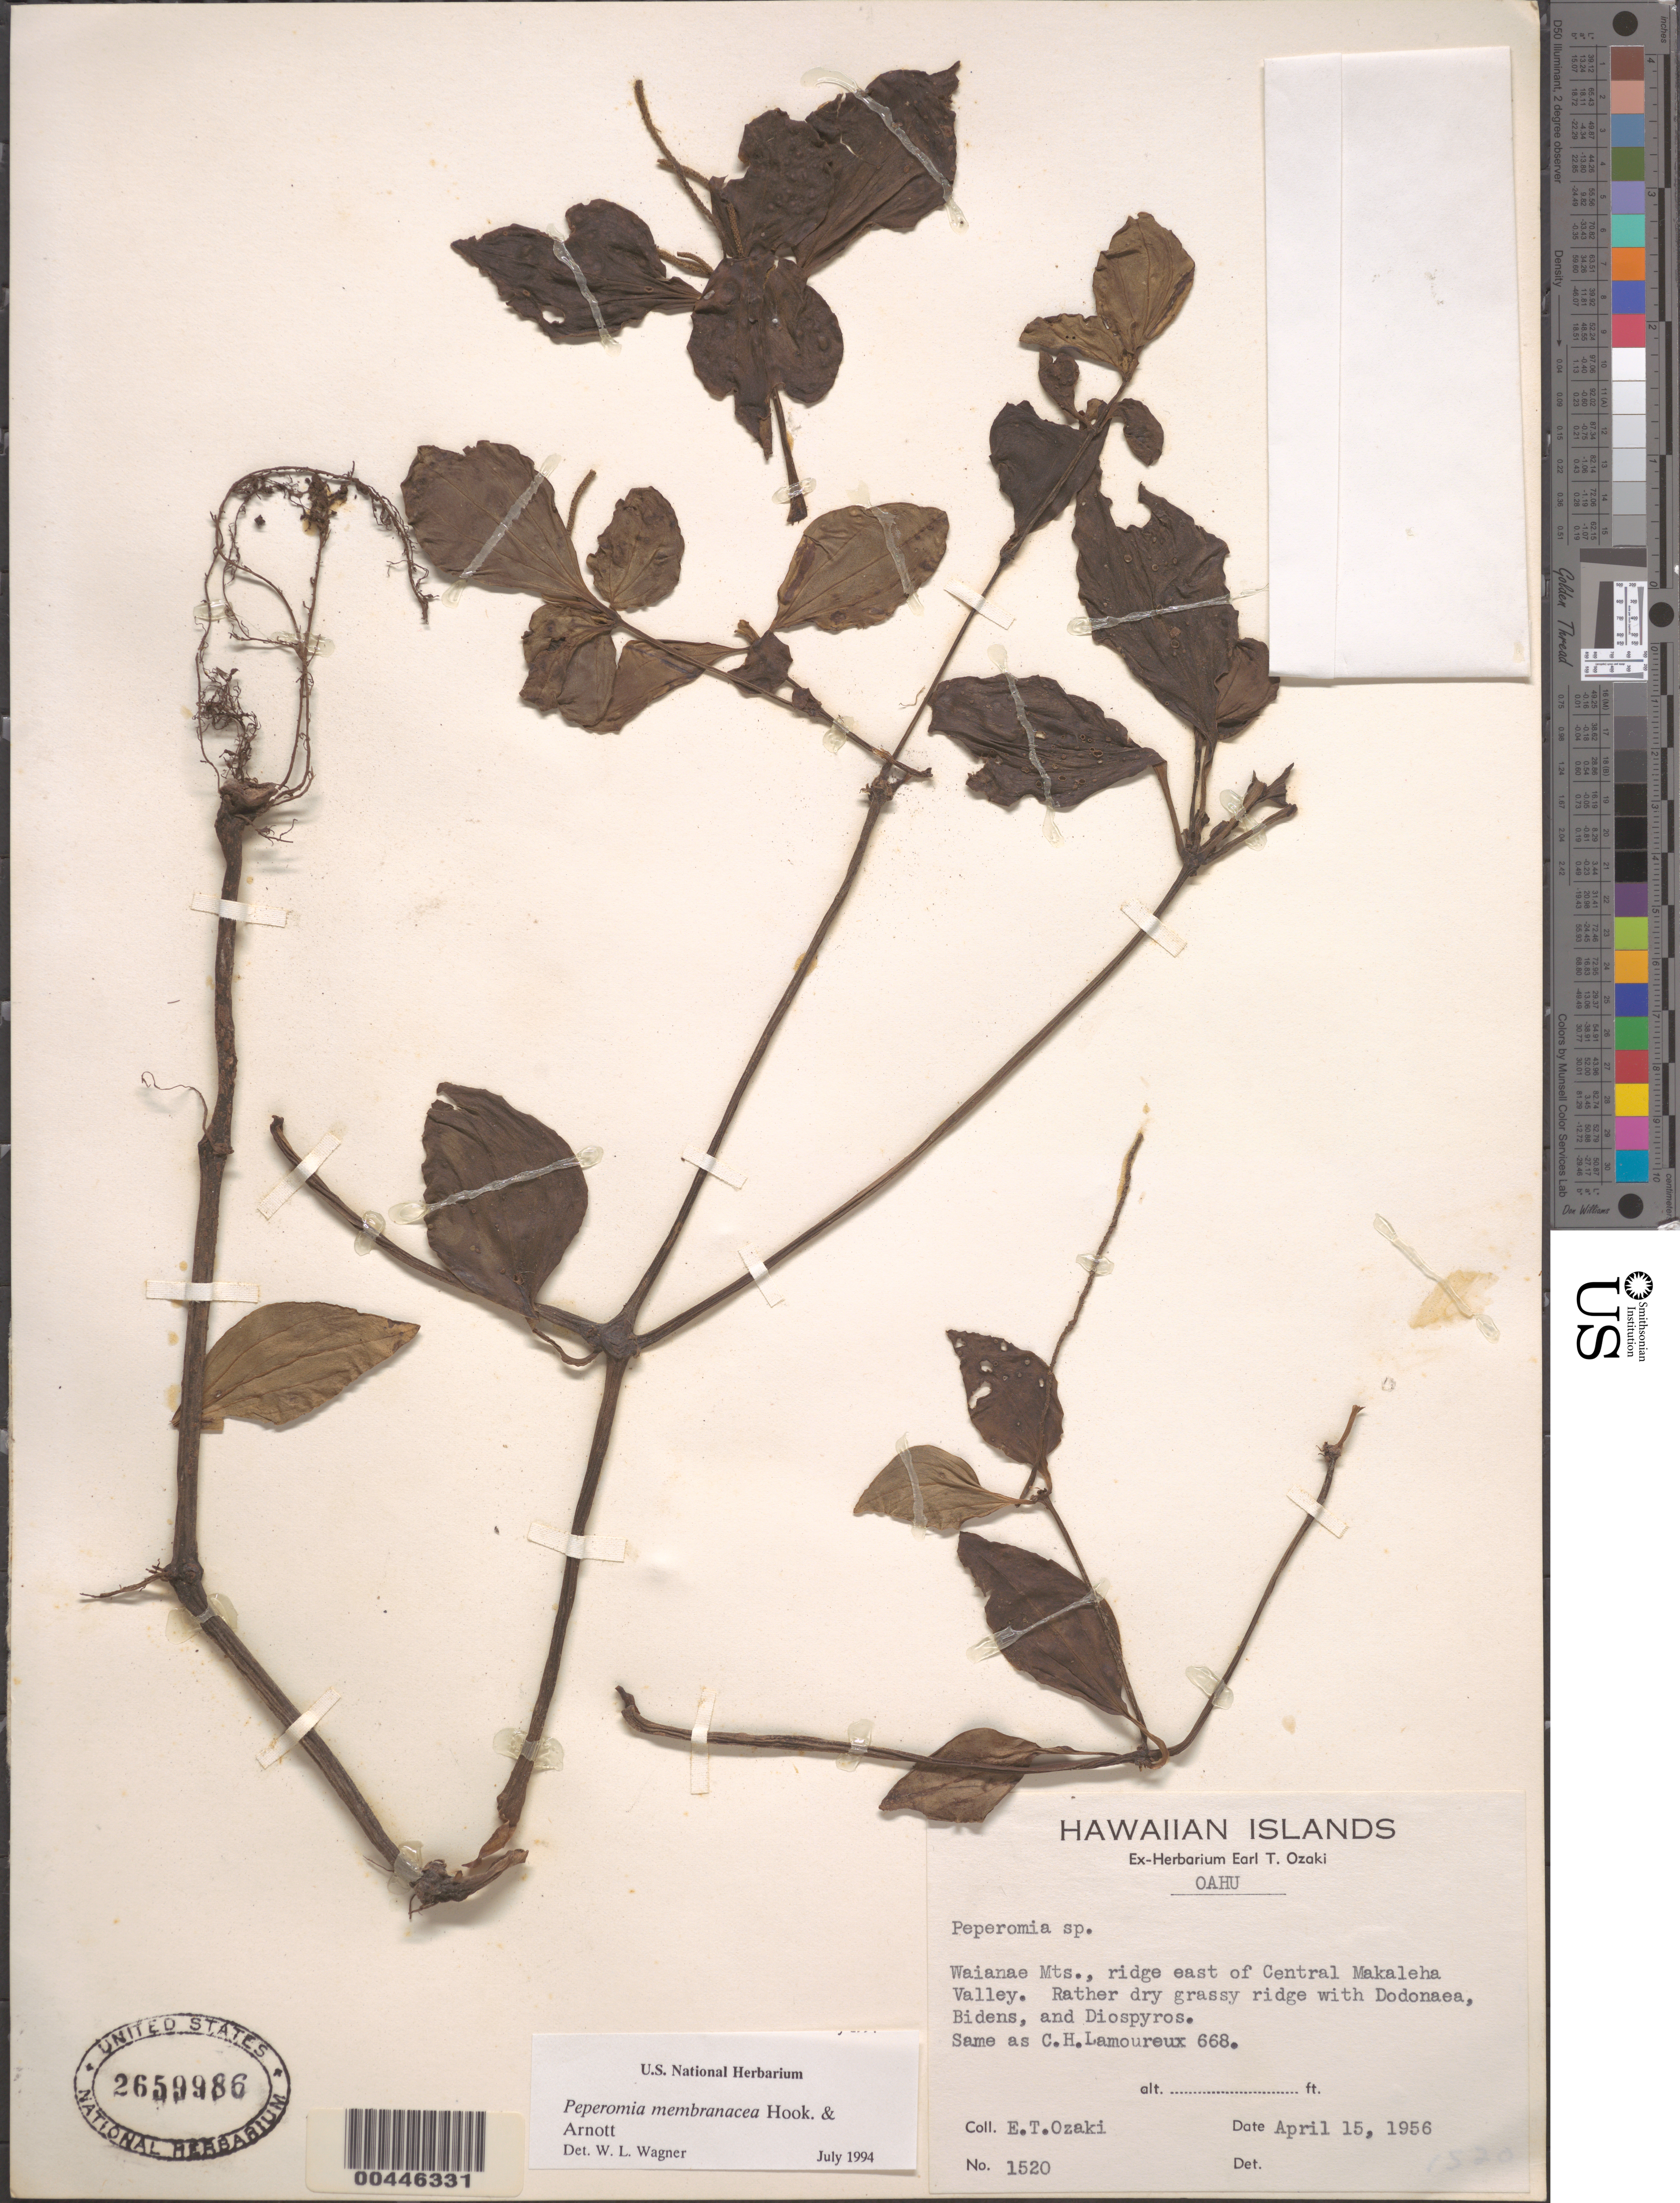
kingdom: Plantae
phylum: Tracheophyta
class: Magnoliopsida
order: Piperales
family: Piperaceae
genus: Peperomia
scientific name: Peperomia membranacea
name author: Hook. & Arn.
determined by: Wagner, W. L., (BOT), Smithsonian Institution - National Museum of Natural History (UNITED STATES)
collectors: E. Ozaki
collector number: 1520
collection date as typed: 15 Apr 1956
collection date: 1956-04-15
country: United States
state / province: Hawaii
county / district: Honolulu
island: Oahu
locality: Waianae Mts, ridge E of Central Makaleha Valley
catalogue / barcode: US 2659986